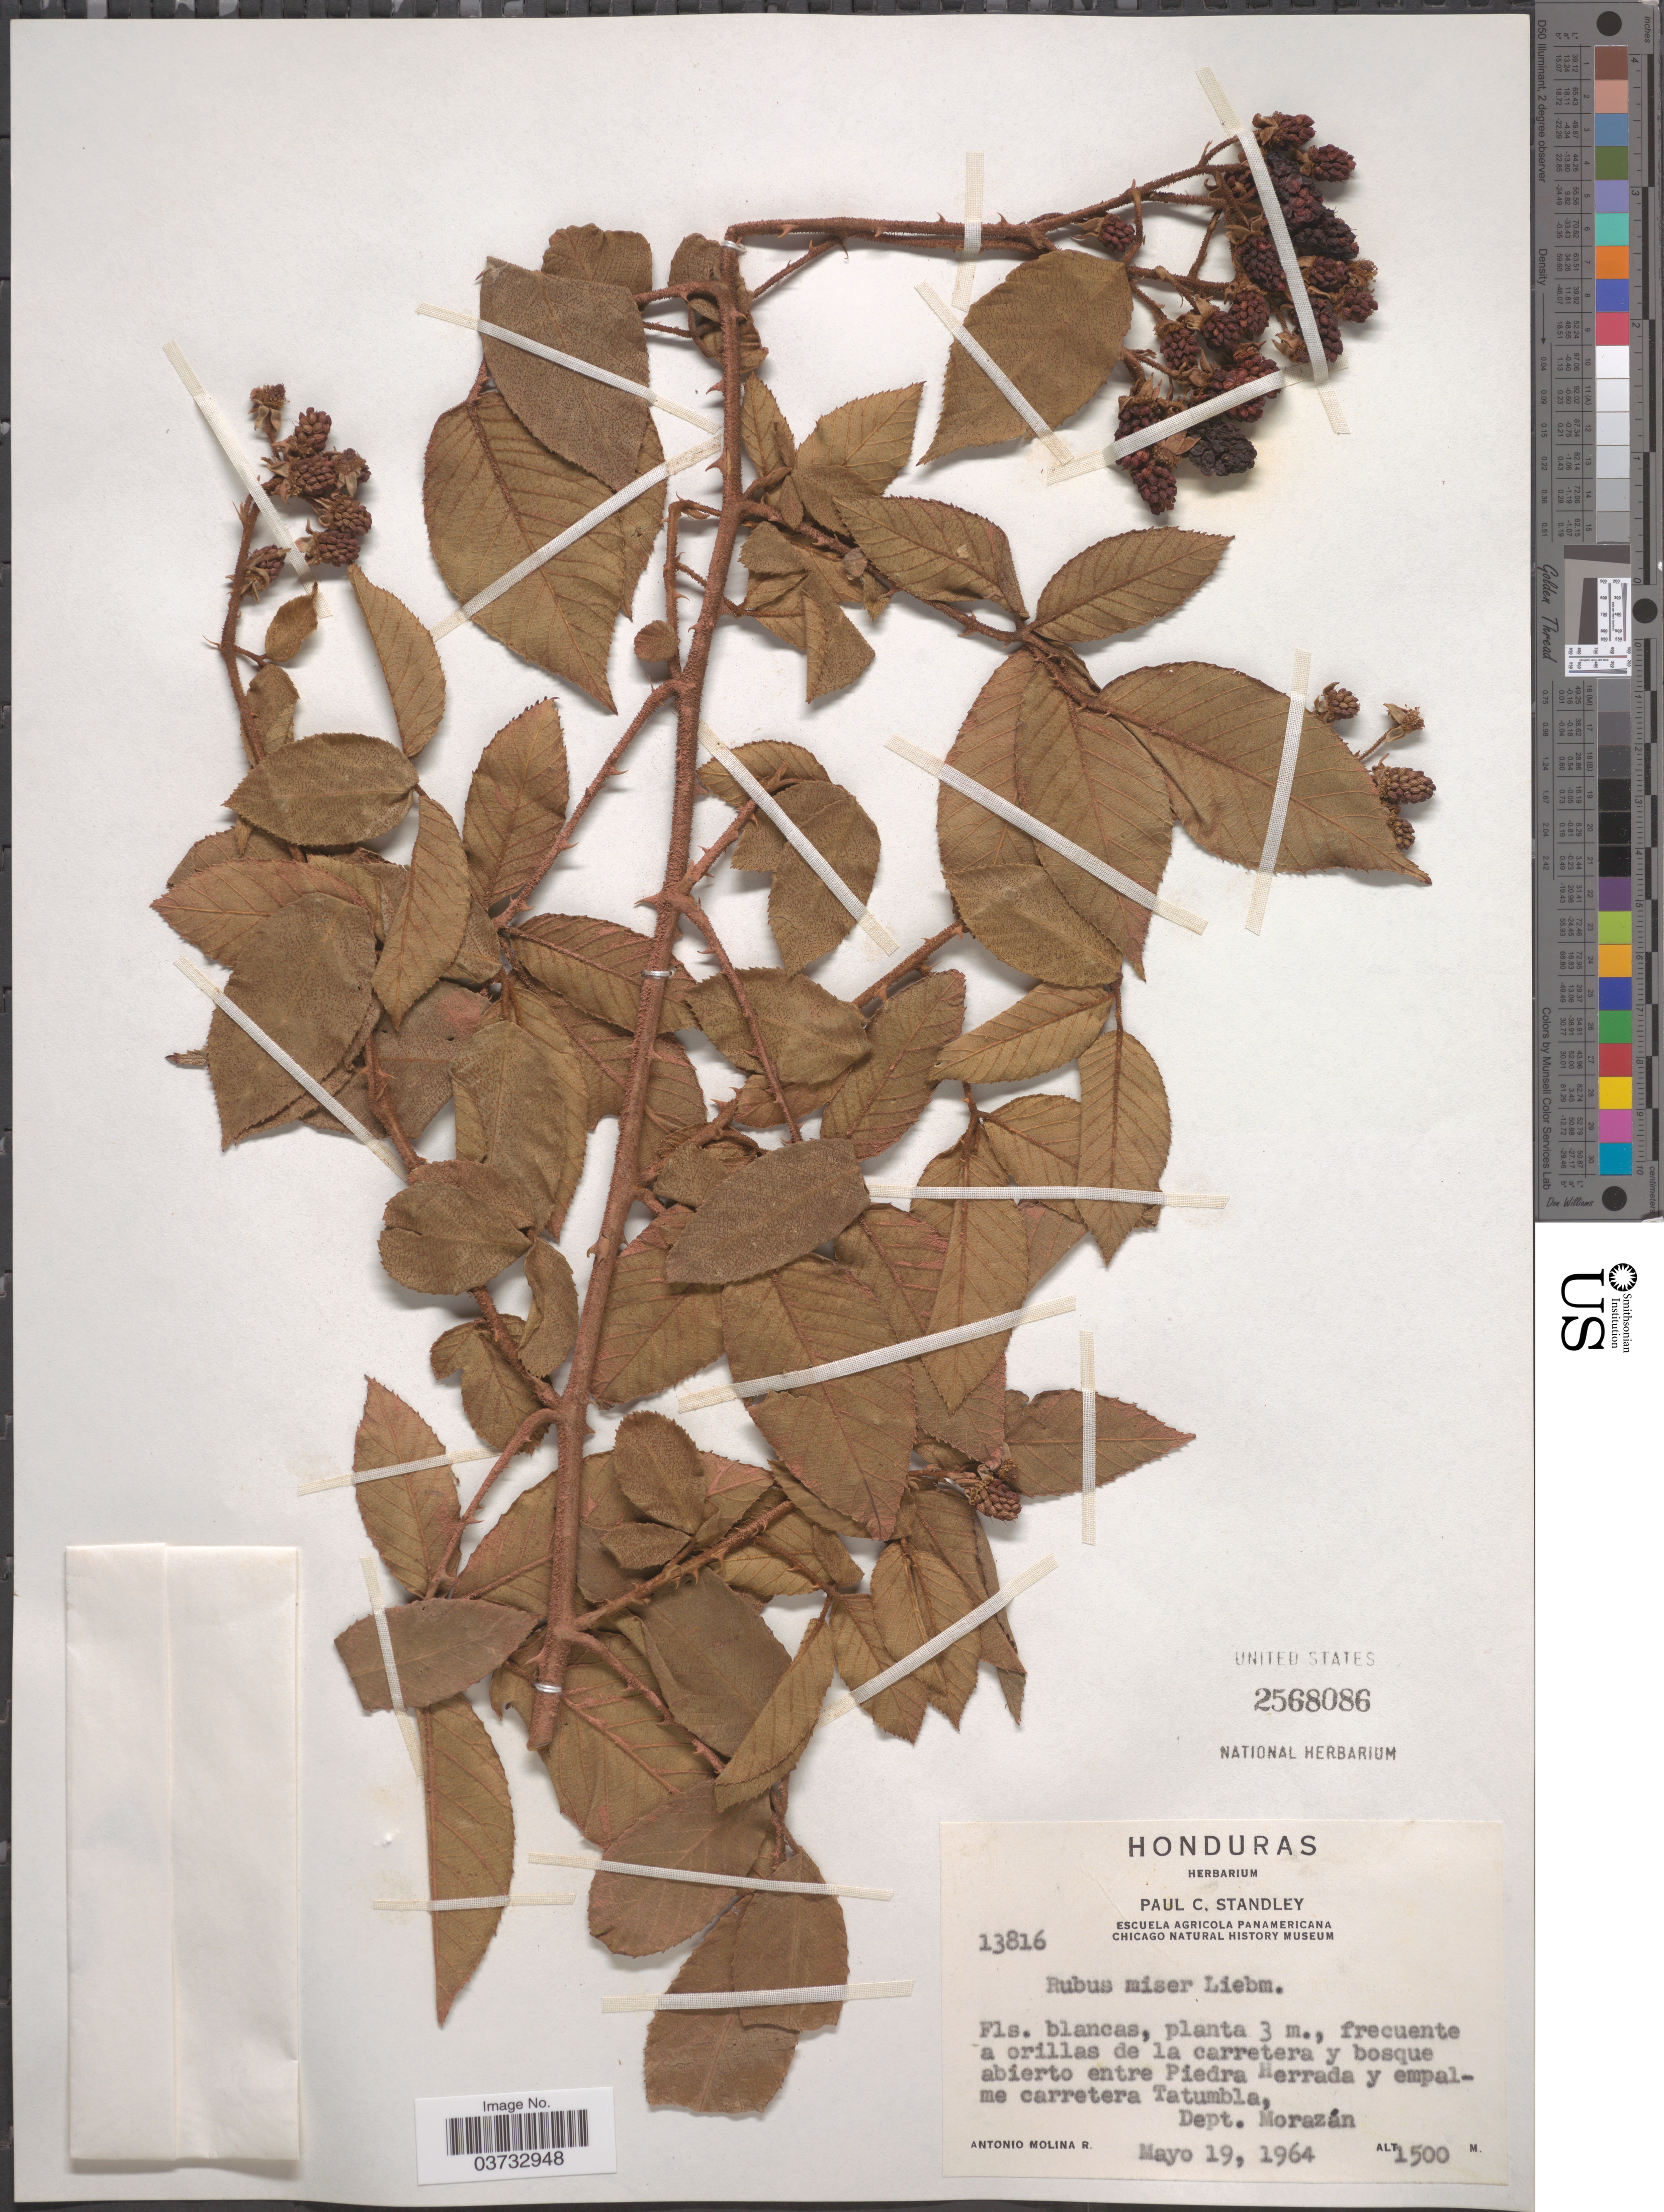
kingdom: Plantae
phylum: Tracheophyta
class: Magnoliopsida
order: Rosales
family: Rosaceae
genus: Rubus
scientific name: Rubus miser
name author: Liebm.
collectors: A. Molina R.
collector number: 13816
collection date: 1964-05-19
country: Honduras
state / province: Fco. Morazán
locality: Frecuente a orillas de la carretera y bosque abierto entre Piedra Herrada y empalme carretera Tatumbla, Dept. Morazán.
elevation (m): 1500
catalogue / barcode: US 2568086